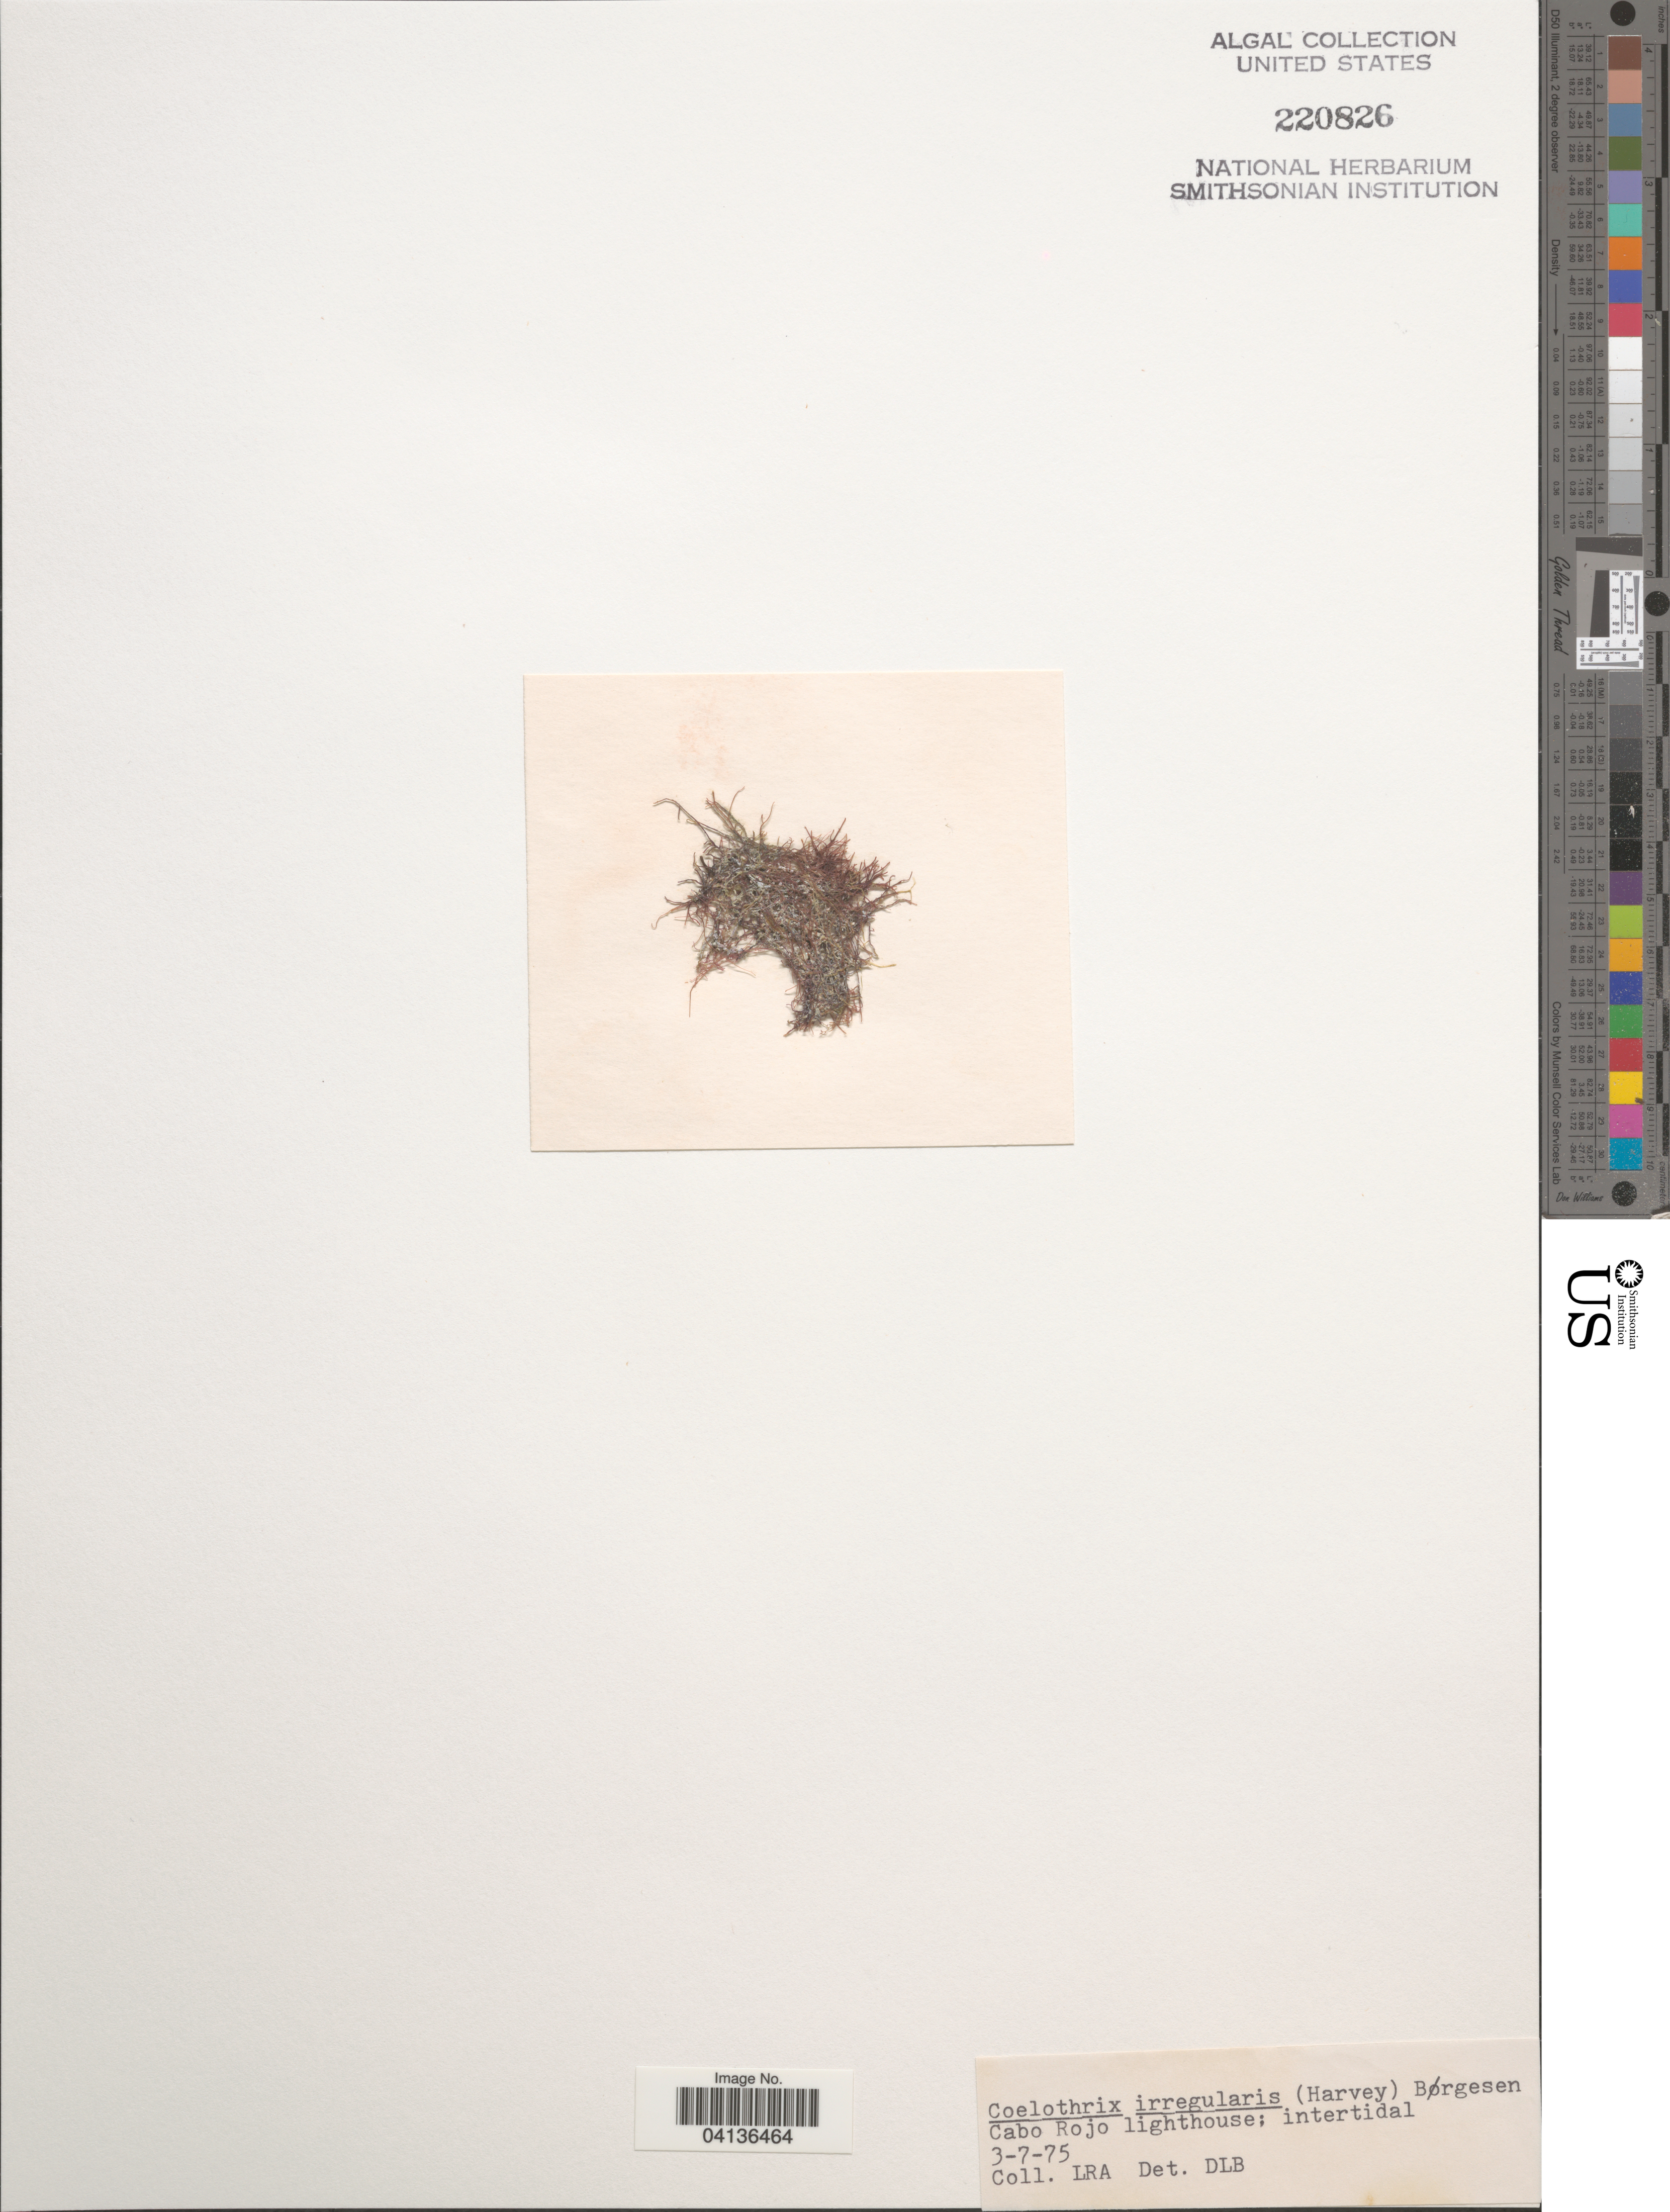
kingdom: Plantae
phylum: Rhodophyta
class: Florideophyceae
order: Rhodymeniales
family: Champiaceae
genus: Coelothrix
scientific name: Coelothrix irregularis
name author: (Harv.) Børgesen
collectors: L. R. A.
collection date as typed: Transcribed d/m/y: 3/7/75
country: Puerto Rico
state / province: Çabo Rojo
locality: Cabo Rojo lighthouse; intertidal.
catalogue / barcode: US 220826